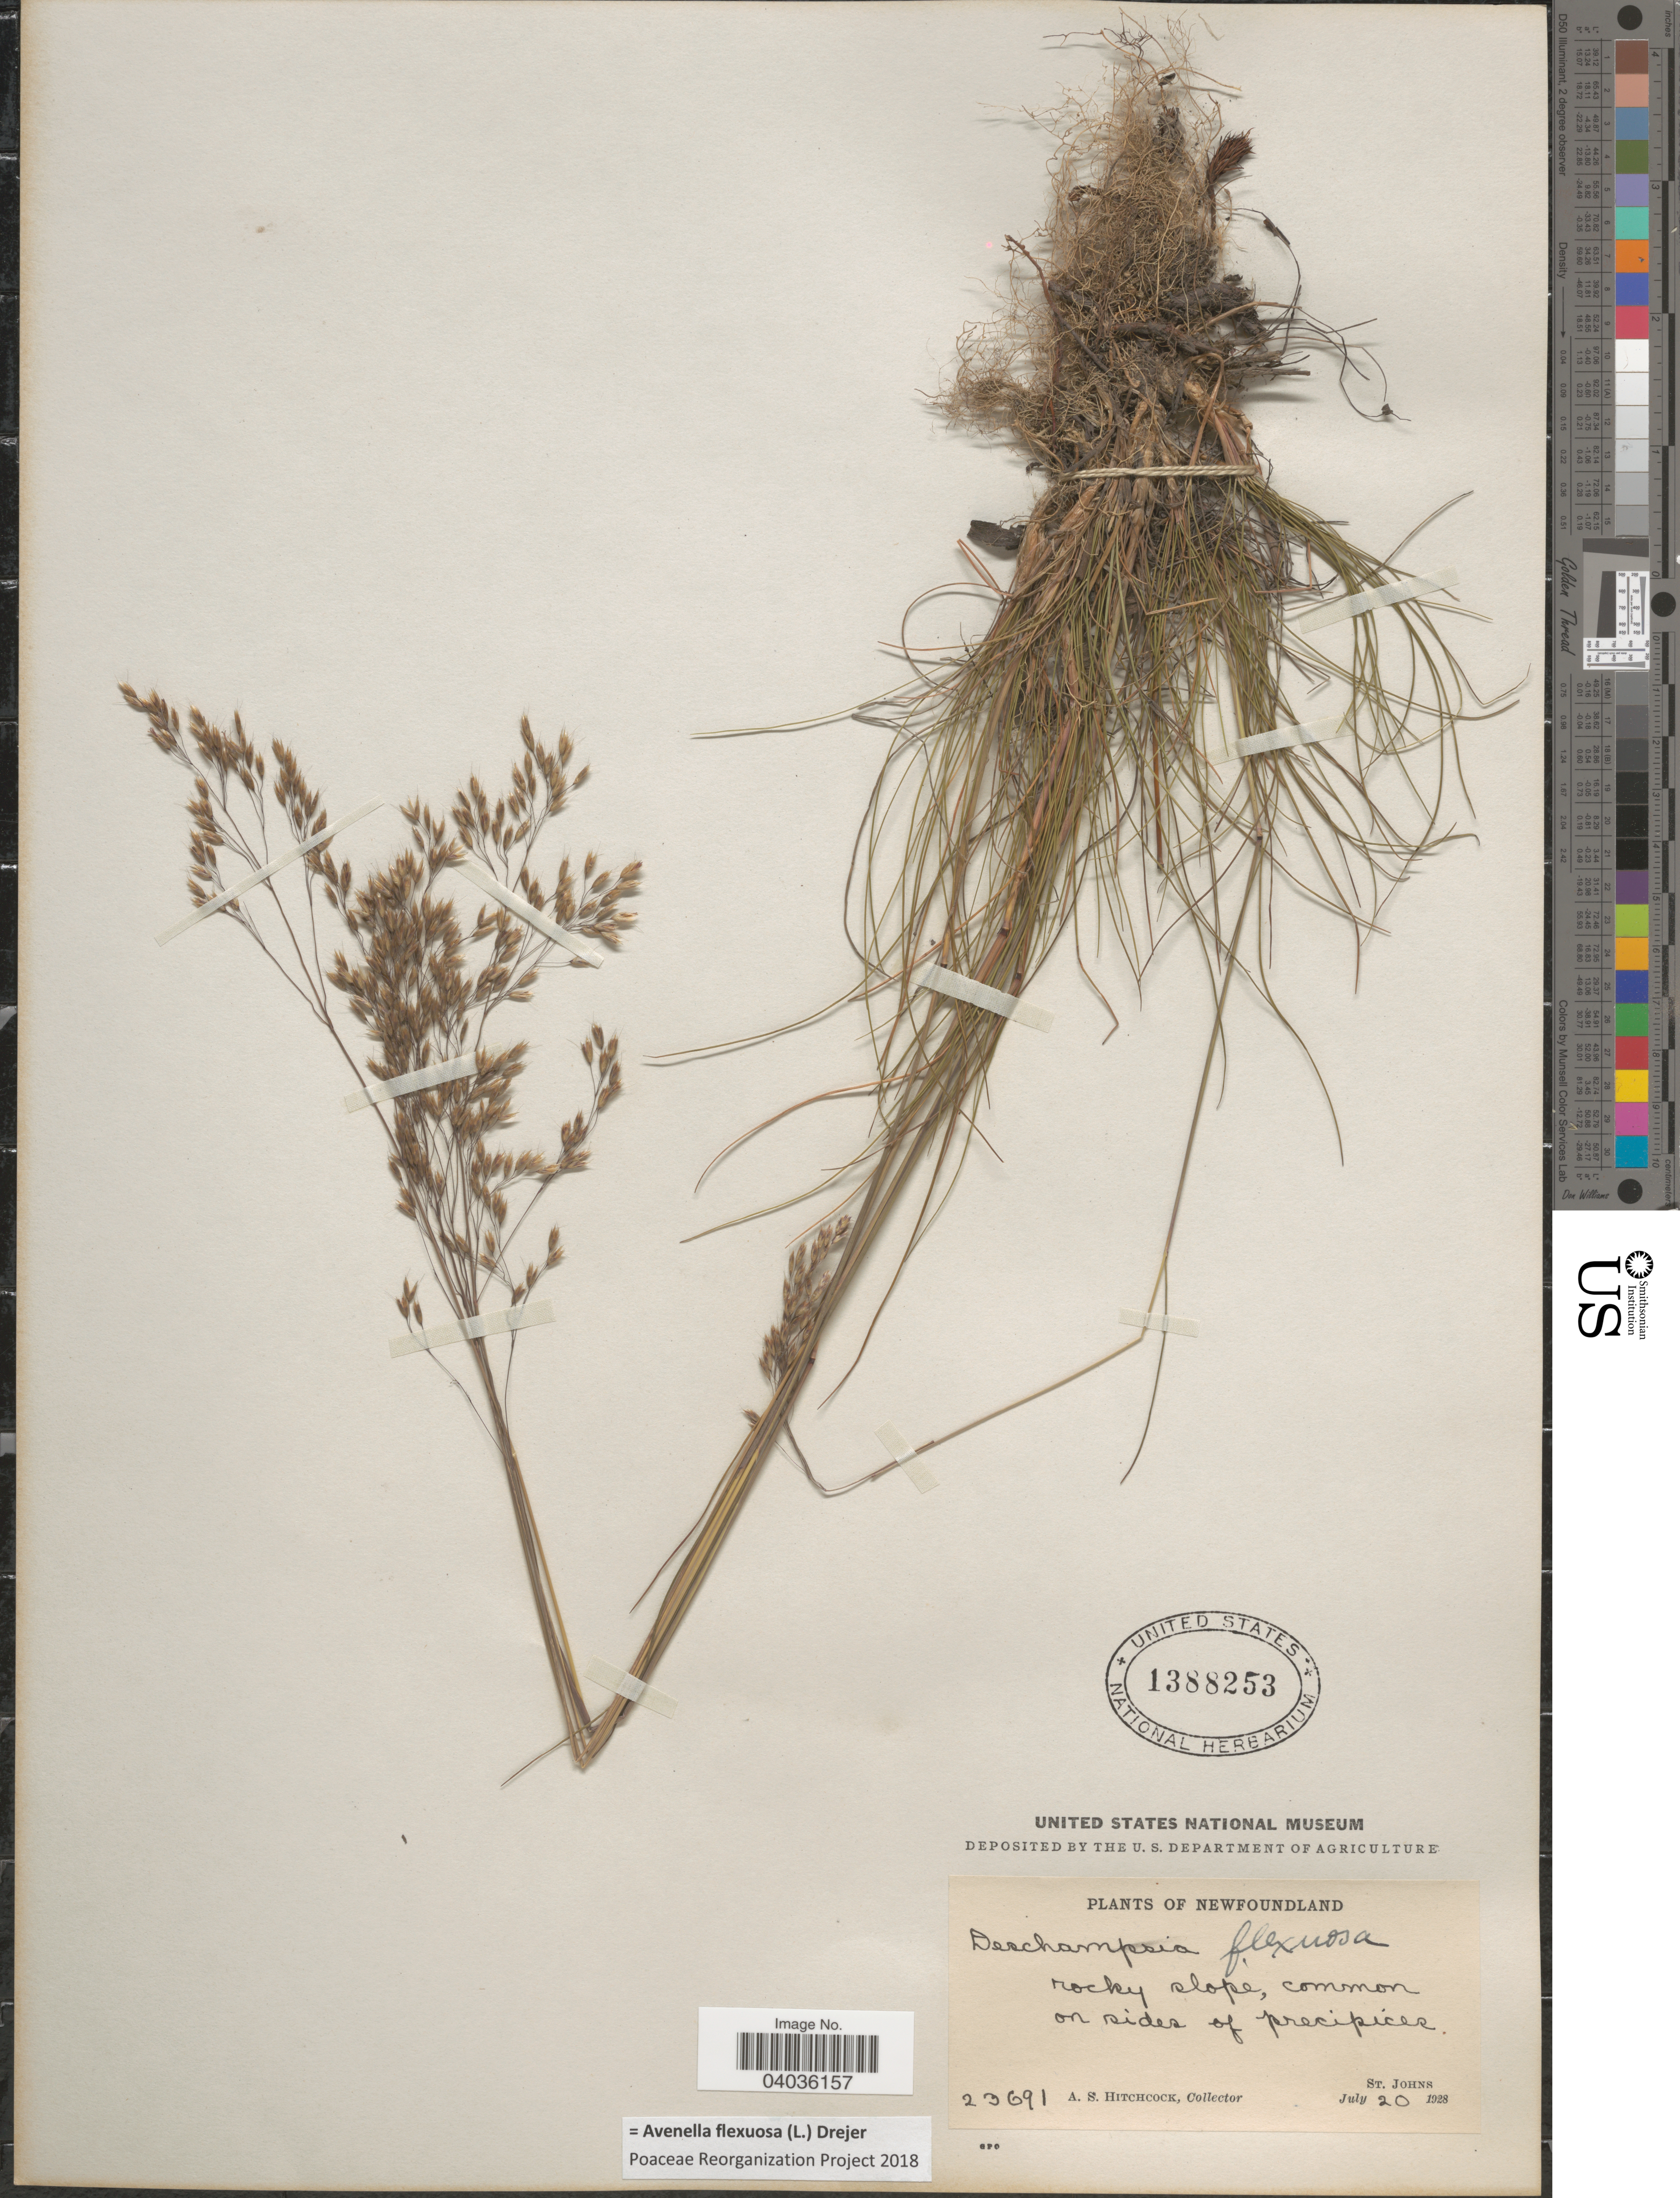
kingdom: Plantae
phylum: Tracheophyta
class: Liliopsida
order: Poales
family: Poaceae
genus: Avenella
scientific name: Avenella flexuosa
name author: (L.) Drejer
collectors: A. S. Hitchcock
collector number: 23691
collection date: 1928-07-20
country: Canada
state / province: Newfoundland and Labrador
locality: St. Johns.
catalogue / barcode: US 1388253